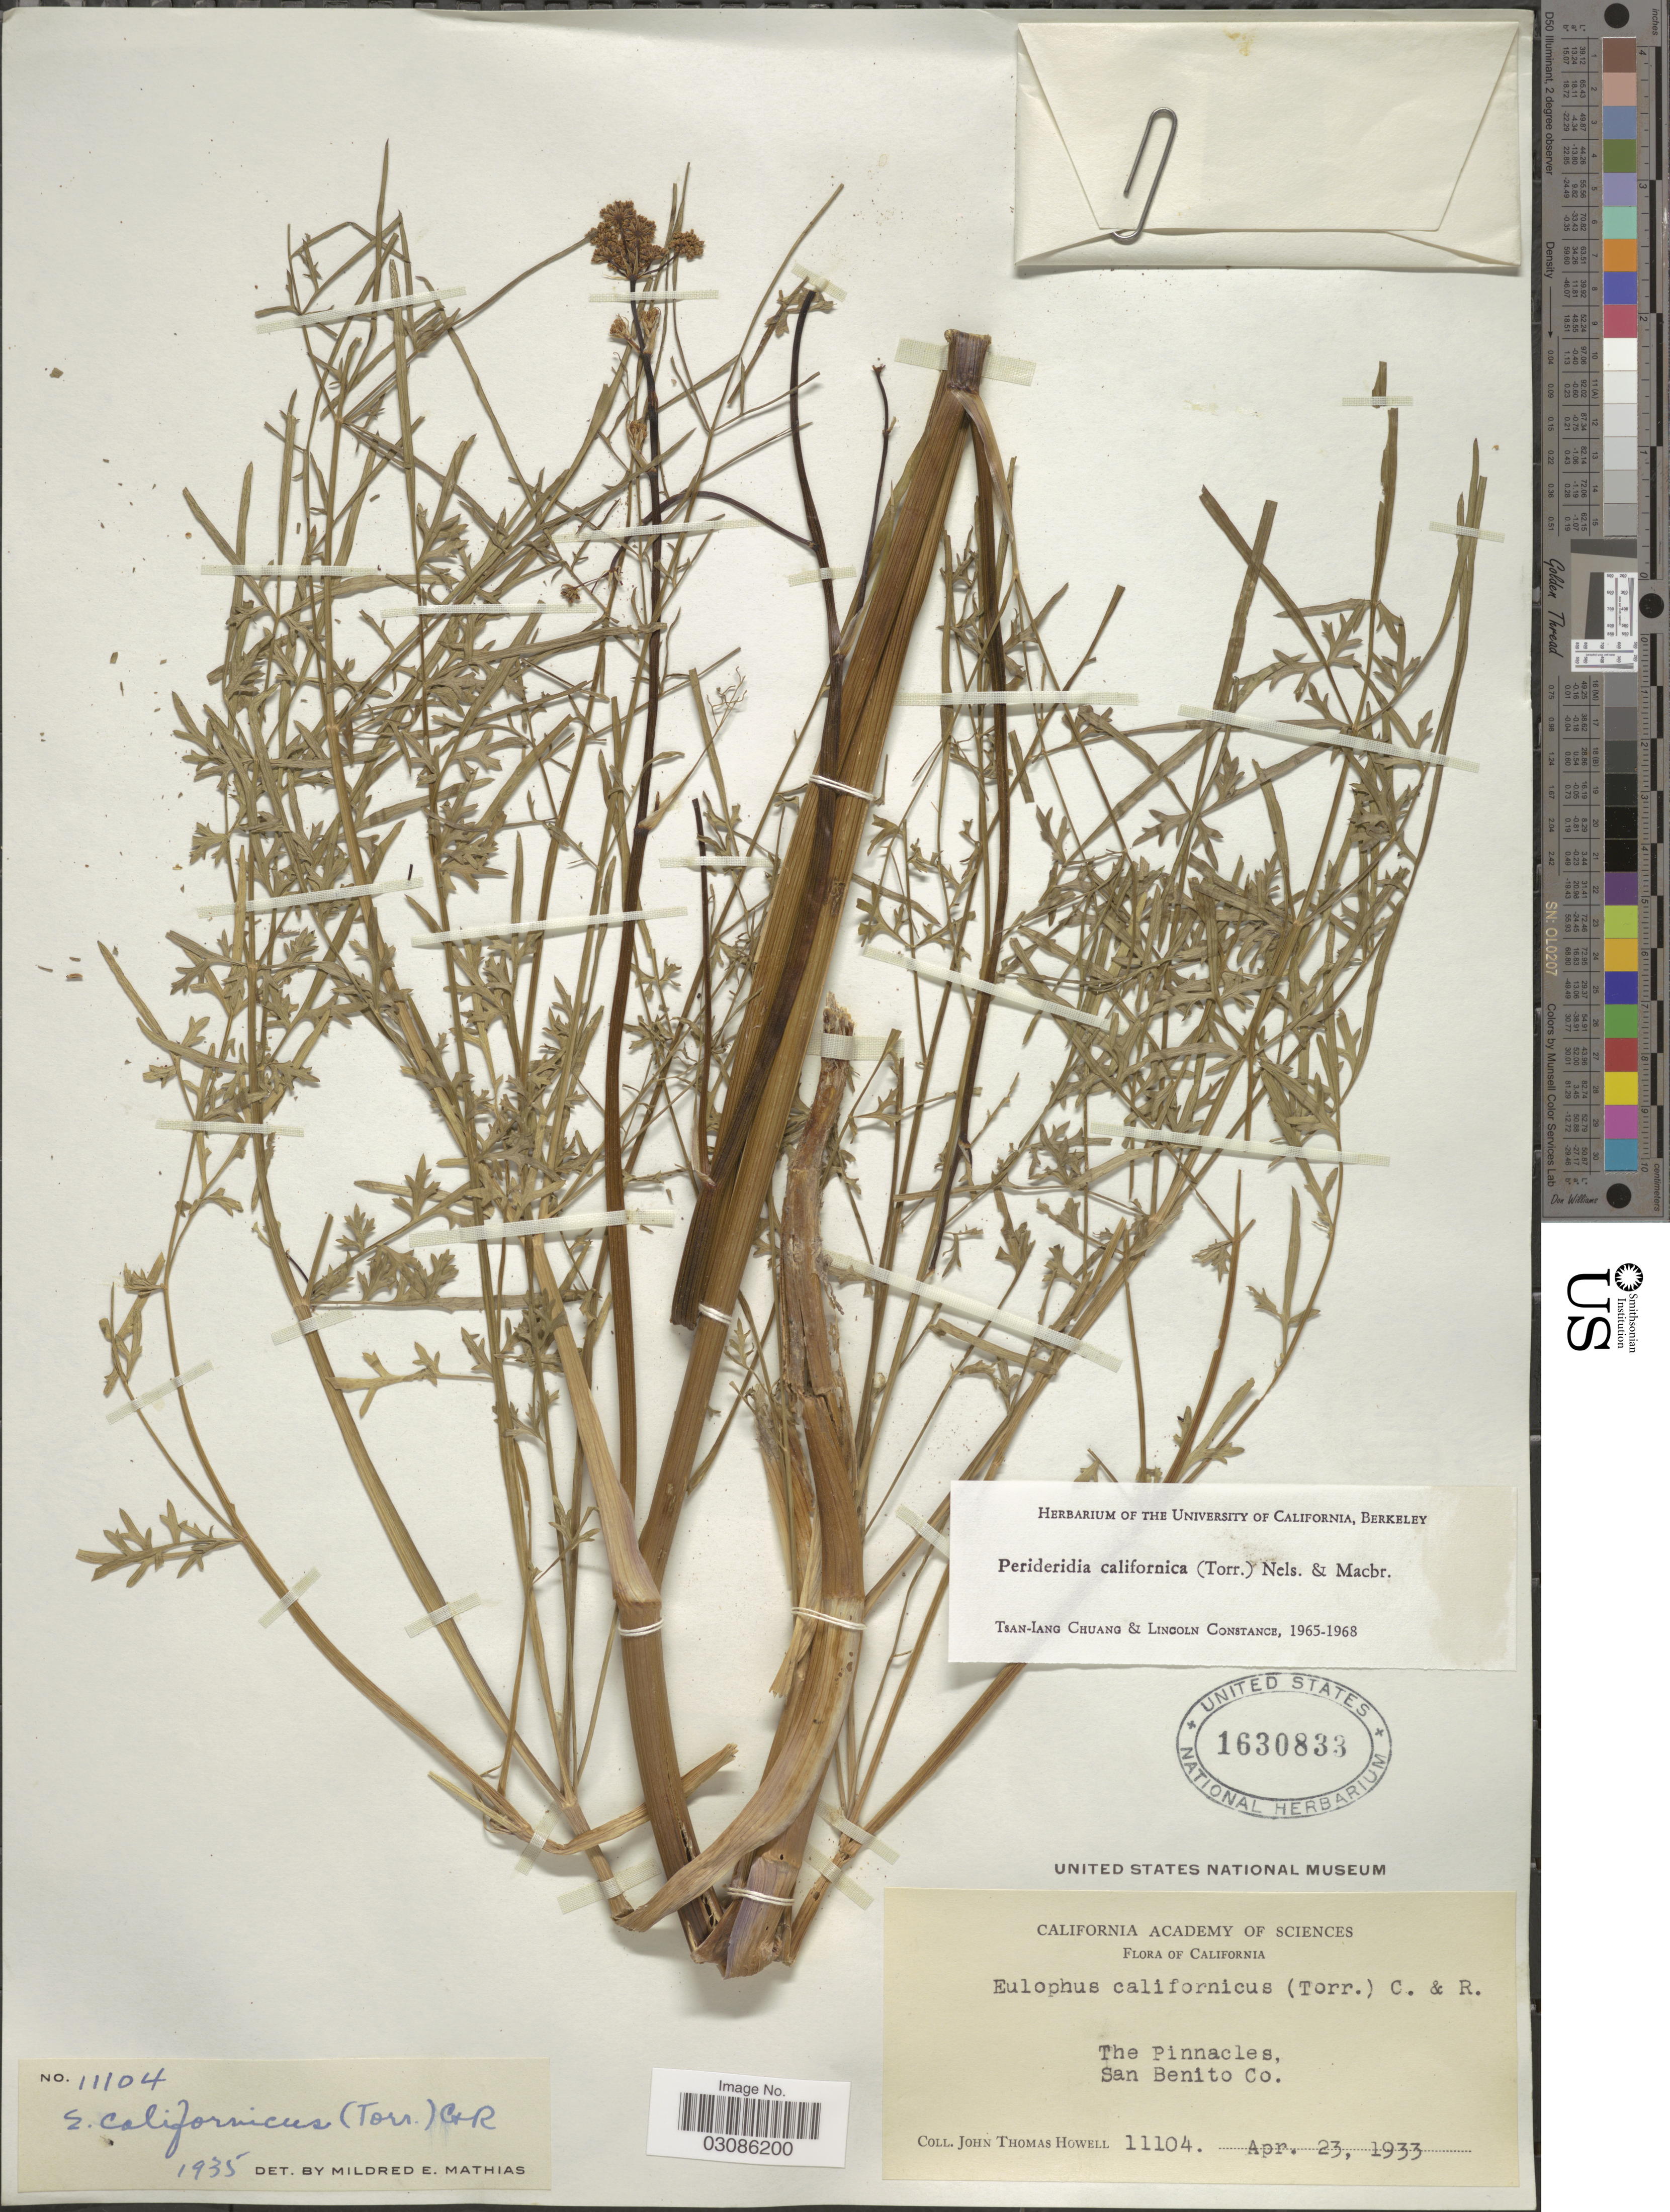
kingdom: Plantae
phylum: Tracheophyta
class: Magnoliopsida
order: Apiales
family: Apiaceae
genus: Perideridia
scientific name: Perideridia californica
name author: (Torr.) A. Nelson & J.F. Macbr.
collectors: J. T. Howell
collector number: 11104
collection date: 1933-04-23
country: United States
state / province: California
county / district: San Benito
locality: The Pinnacles, San Benito Co.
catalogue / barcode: US 1630833